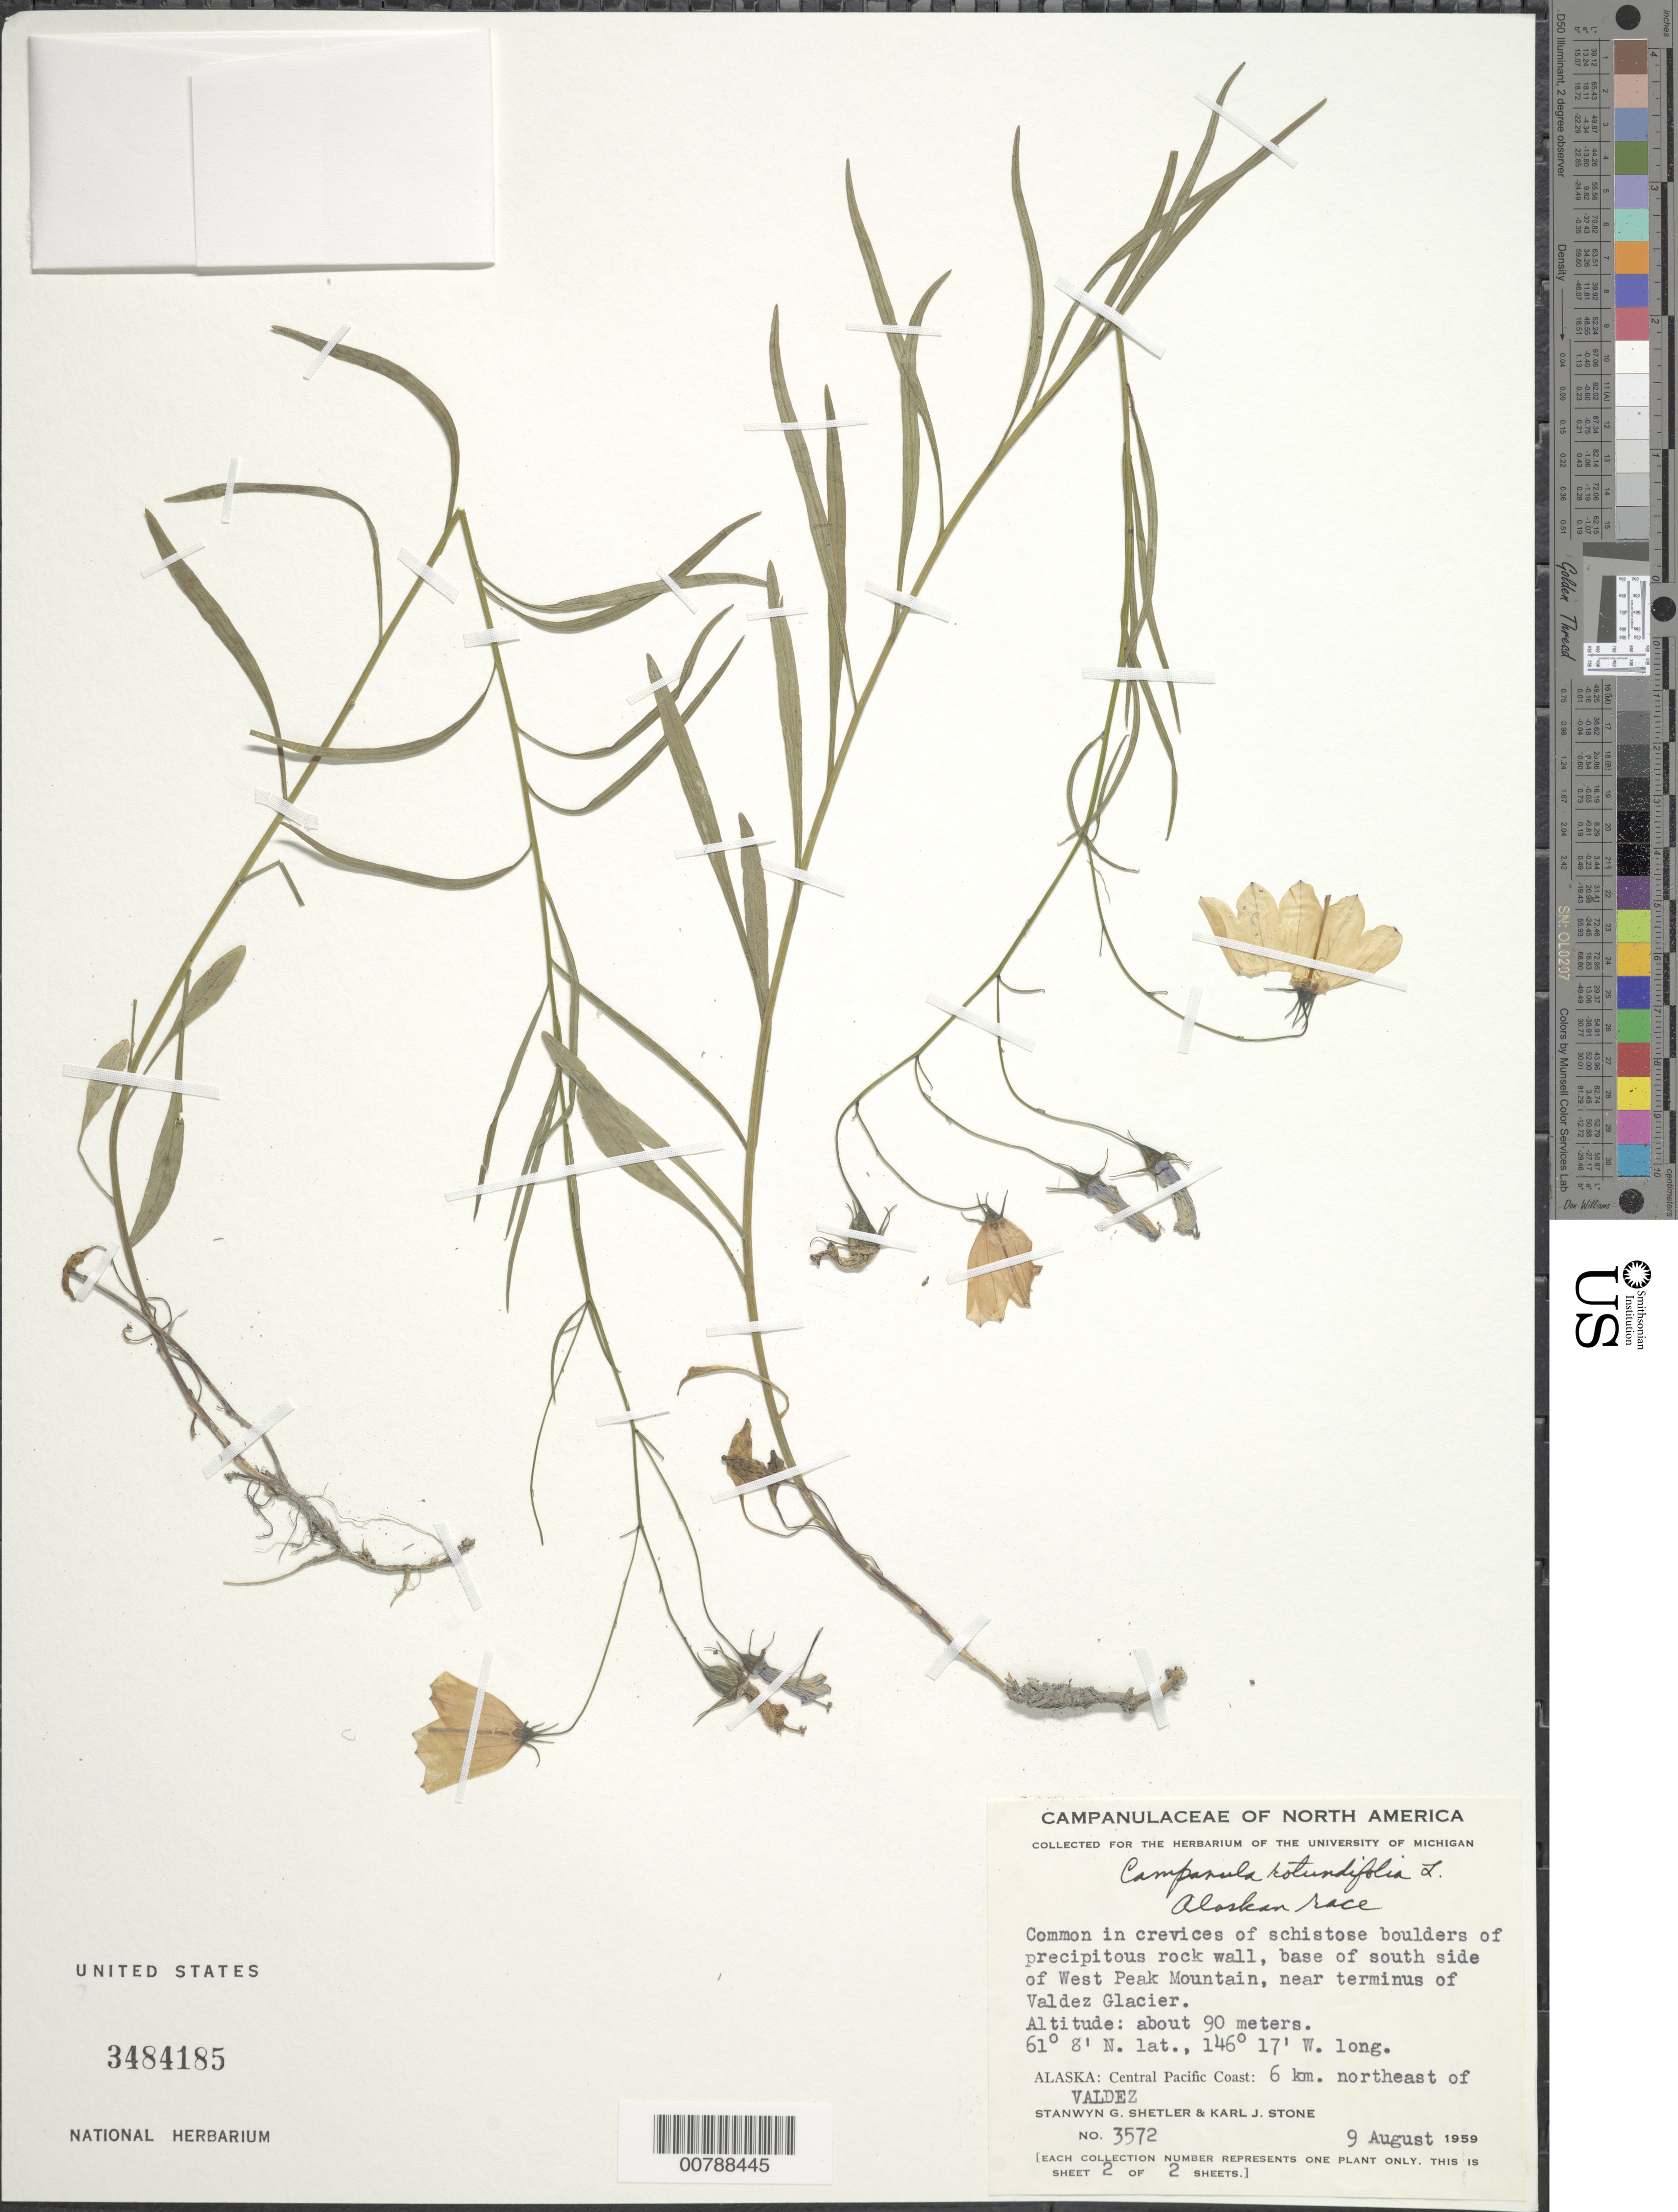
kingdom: Plantae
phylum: Tracheophyta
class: Magnoliopsida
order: Asterales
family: Campanulaceae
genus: Campanula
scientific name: Campanula rotundifolia L. Alaskan race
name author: L.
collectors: S. Shetler & K. J. Stone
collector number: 3572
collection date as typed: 9 August 1959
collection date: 1959-08-09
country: United States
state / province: Alaska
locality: Central Pacific Coast. Base of south side of West Peak Mountain, near terminus of Valdez Glacier. 6 km. northeast of Valdez.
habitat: Crevice of precipitous, schistose rock-wall, base of mountain.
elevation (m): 90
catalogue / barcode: US 3484185